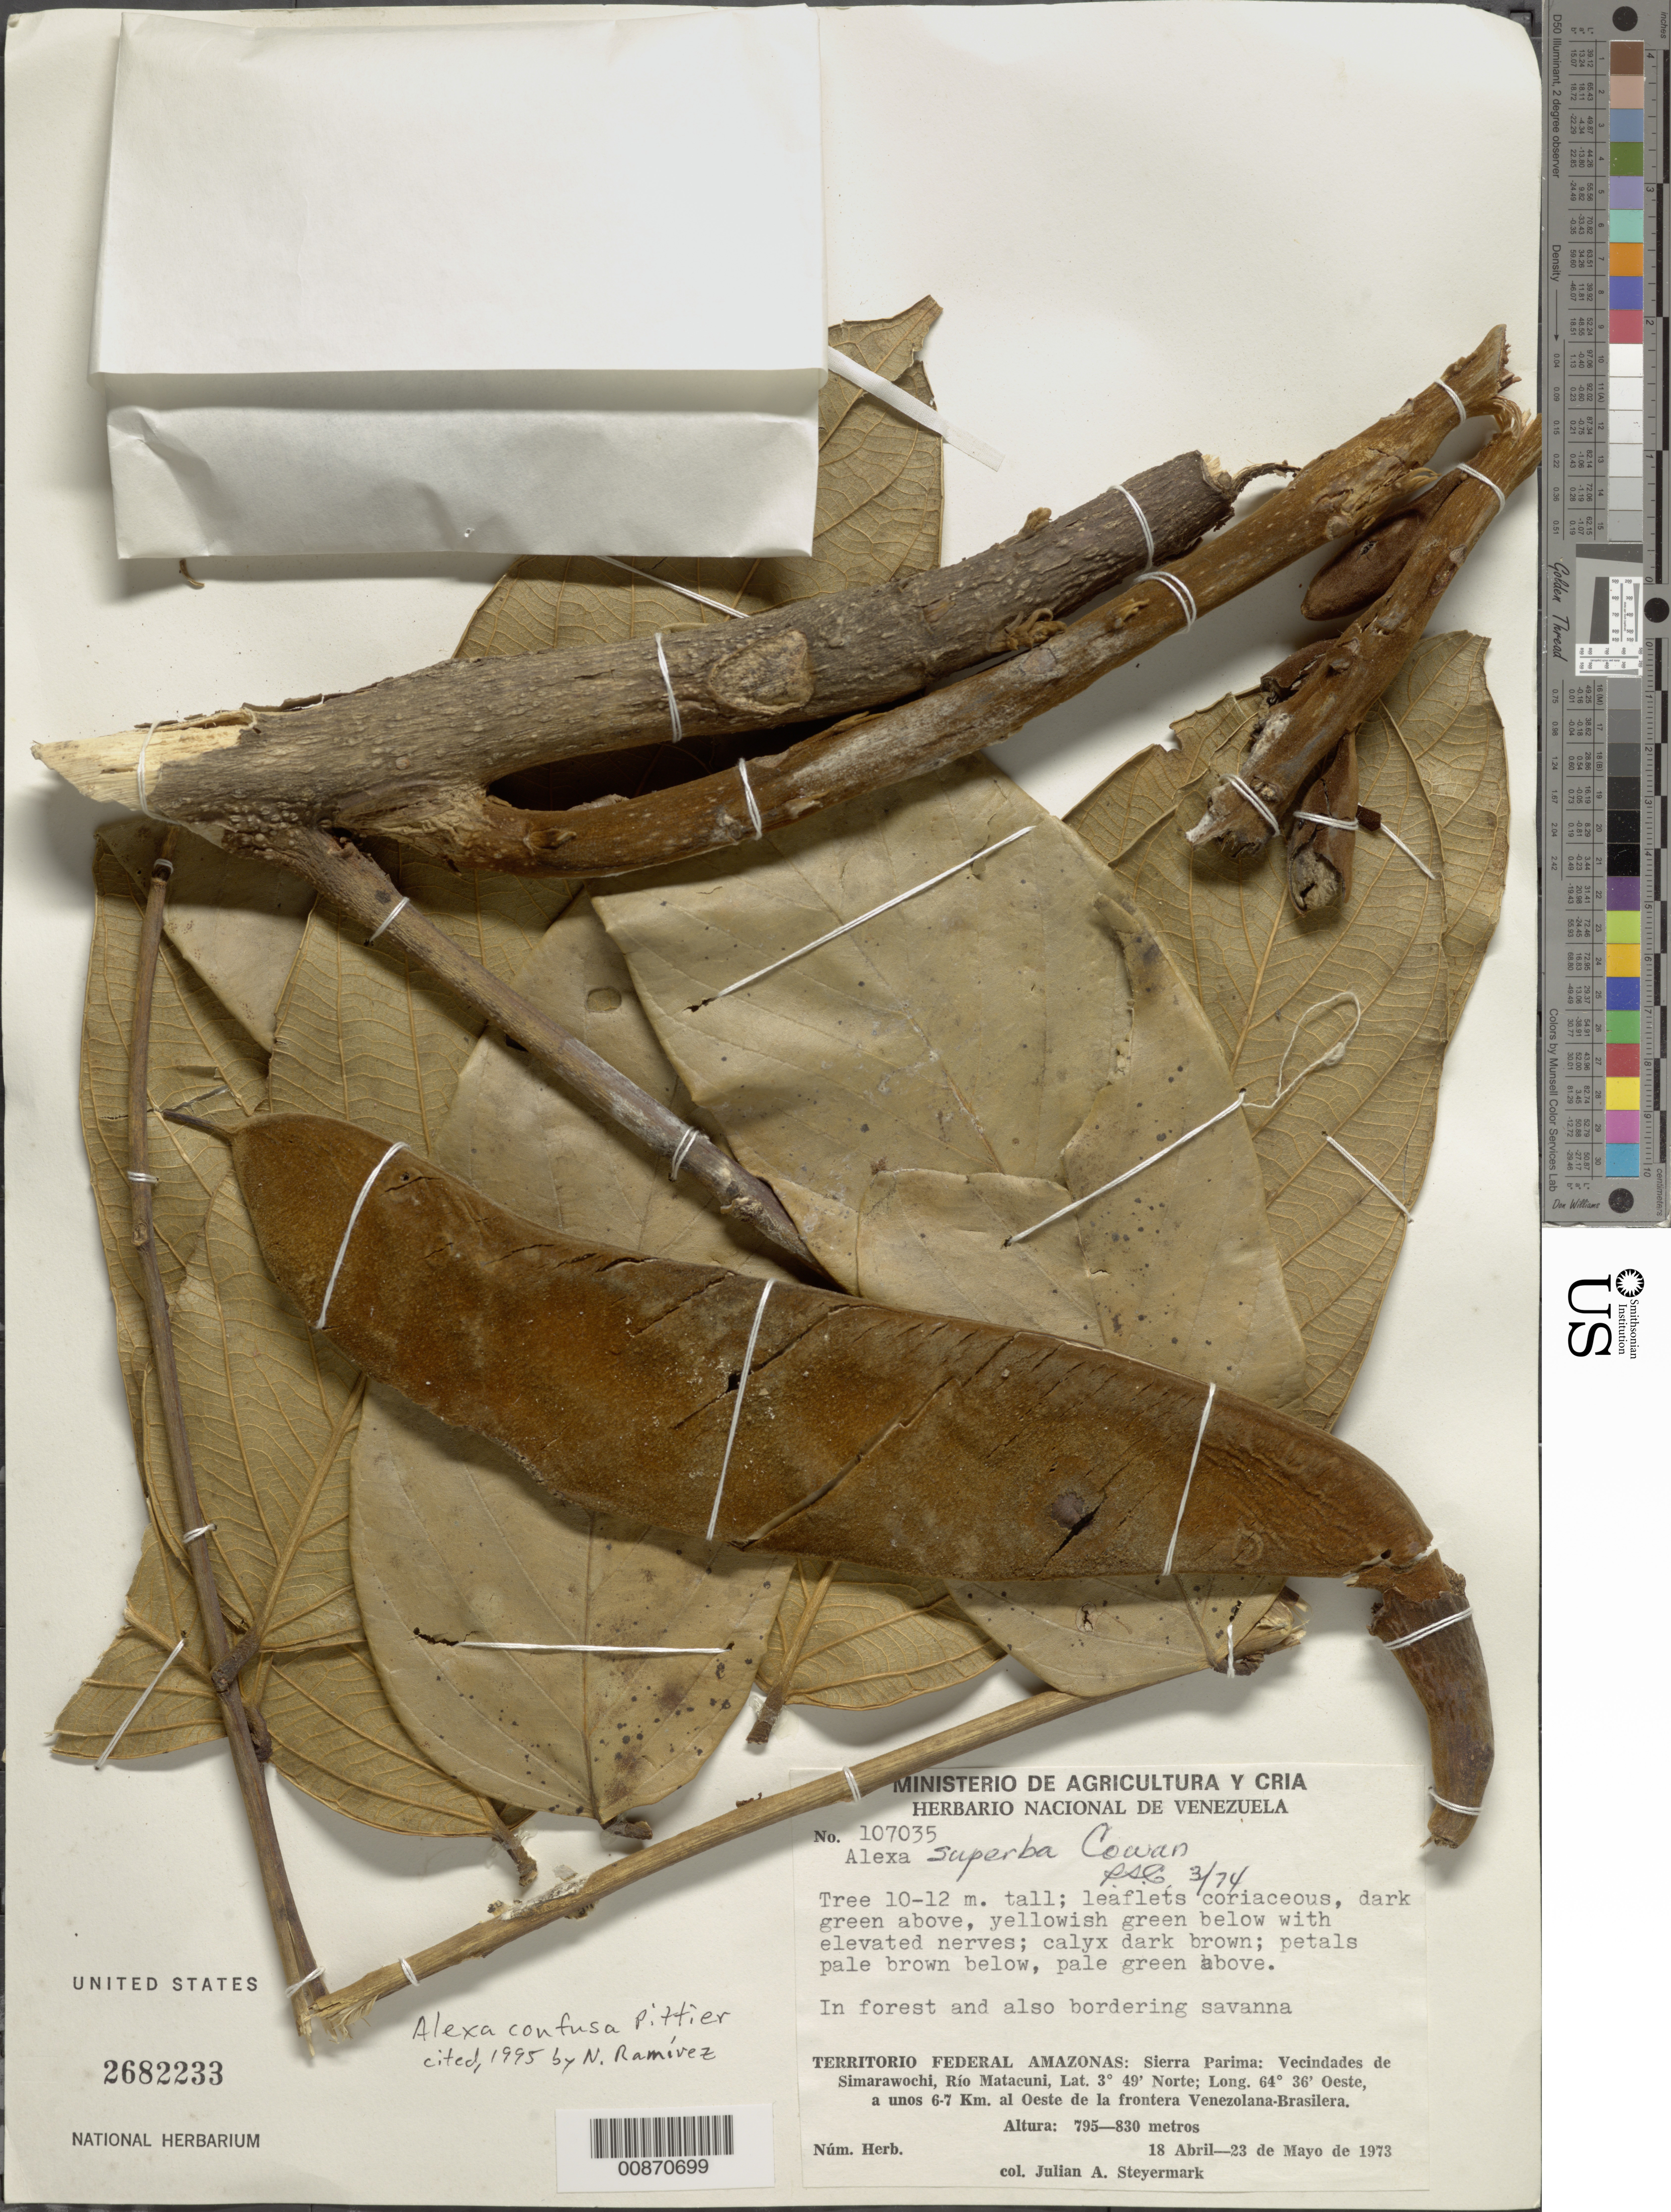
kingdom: Plantae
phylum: Tracheophyta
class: Magnoliopsida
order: Fabales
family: Fabaceae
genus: Alexa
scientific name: Alexa confusa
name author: Pittier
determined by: Cowan, R. S.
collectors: J. Steyermark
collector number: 107035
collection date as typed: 18-Apr-73 to 23-May-73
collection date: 1973-04-18/1973-05-23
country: Venezuela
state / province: Amazonas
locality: Sierra Parima; vec de Simarawochi, Río Matacuni, a unos 6-7 km al oeste de la frontera Venezolana-Brasilera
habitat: Forest and also bordering savanna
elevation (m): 795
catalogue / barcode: US 2682233